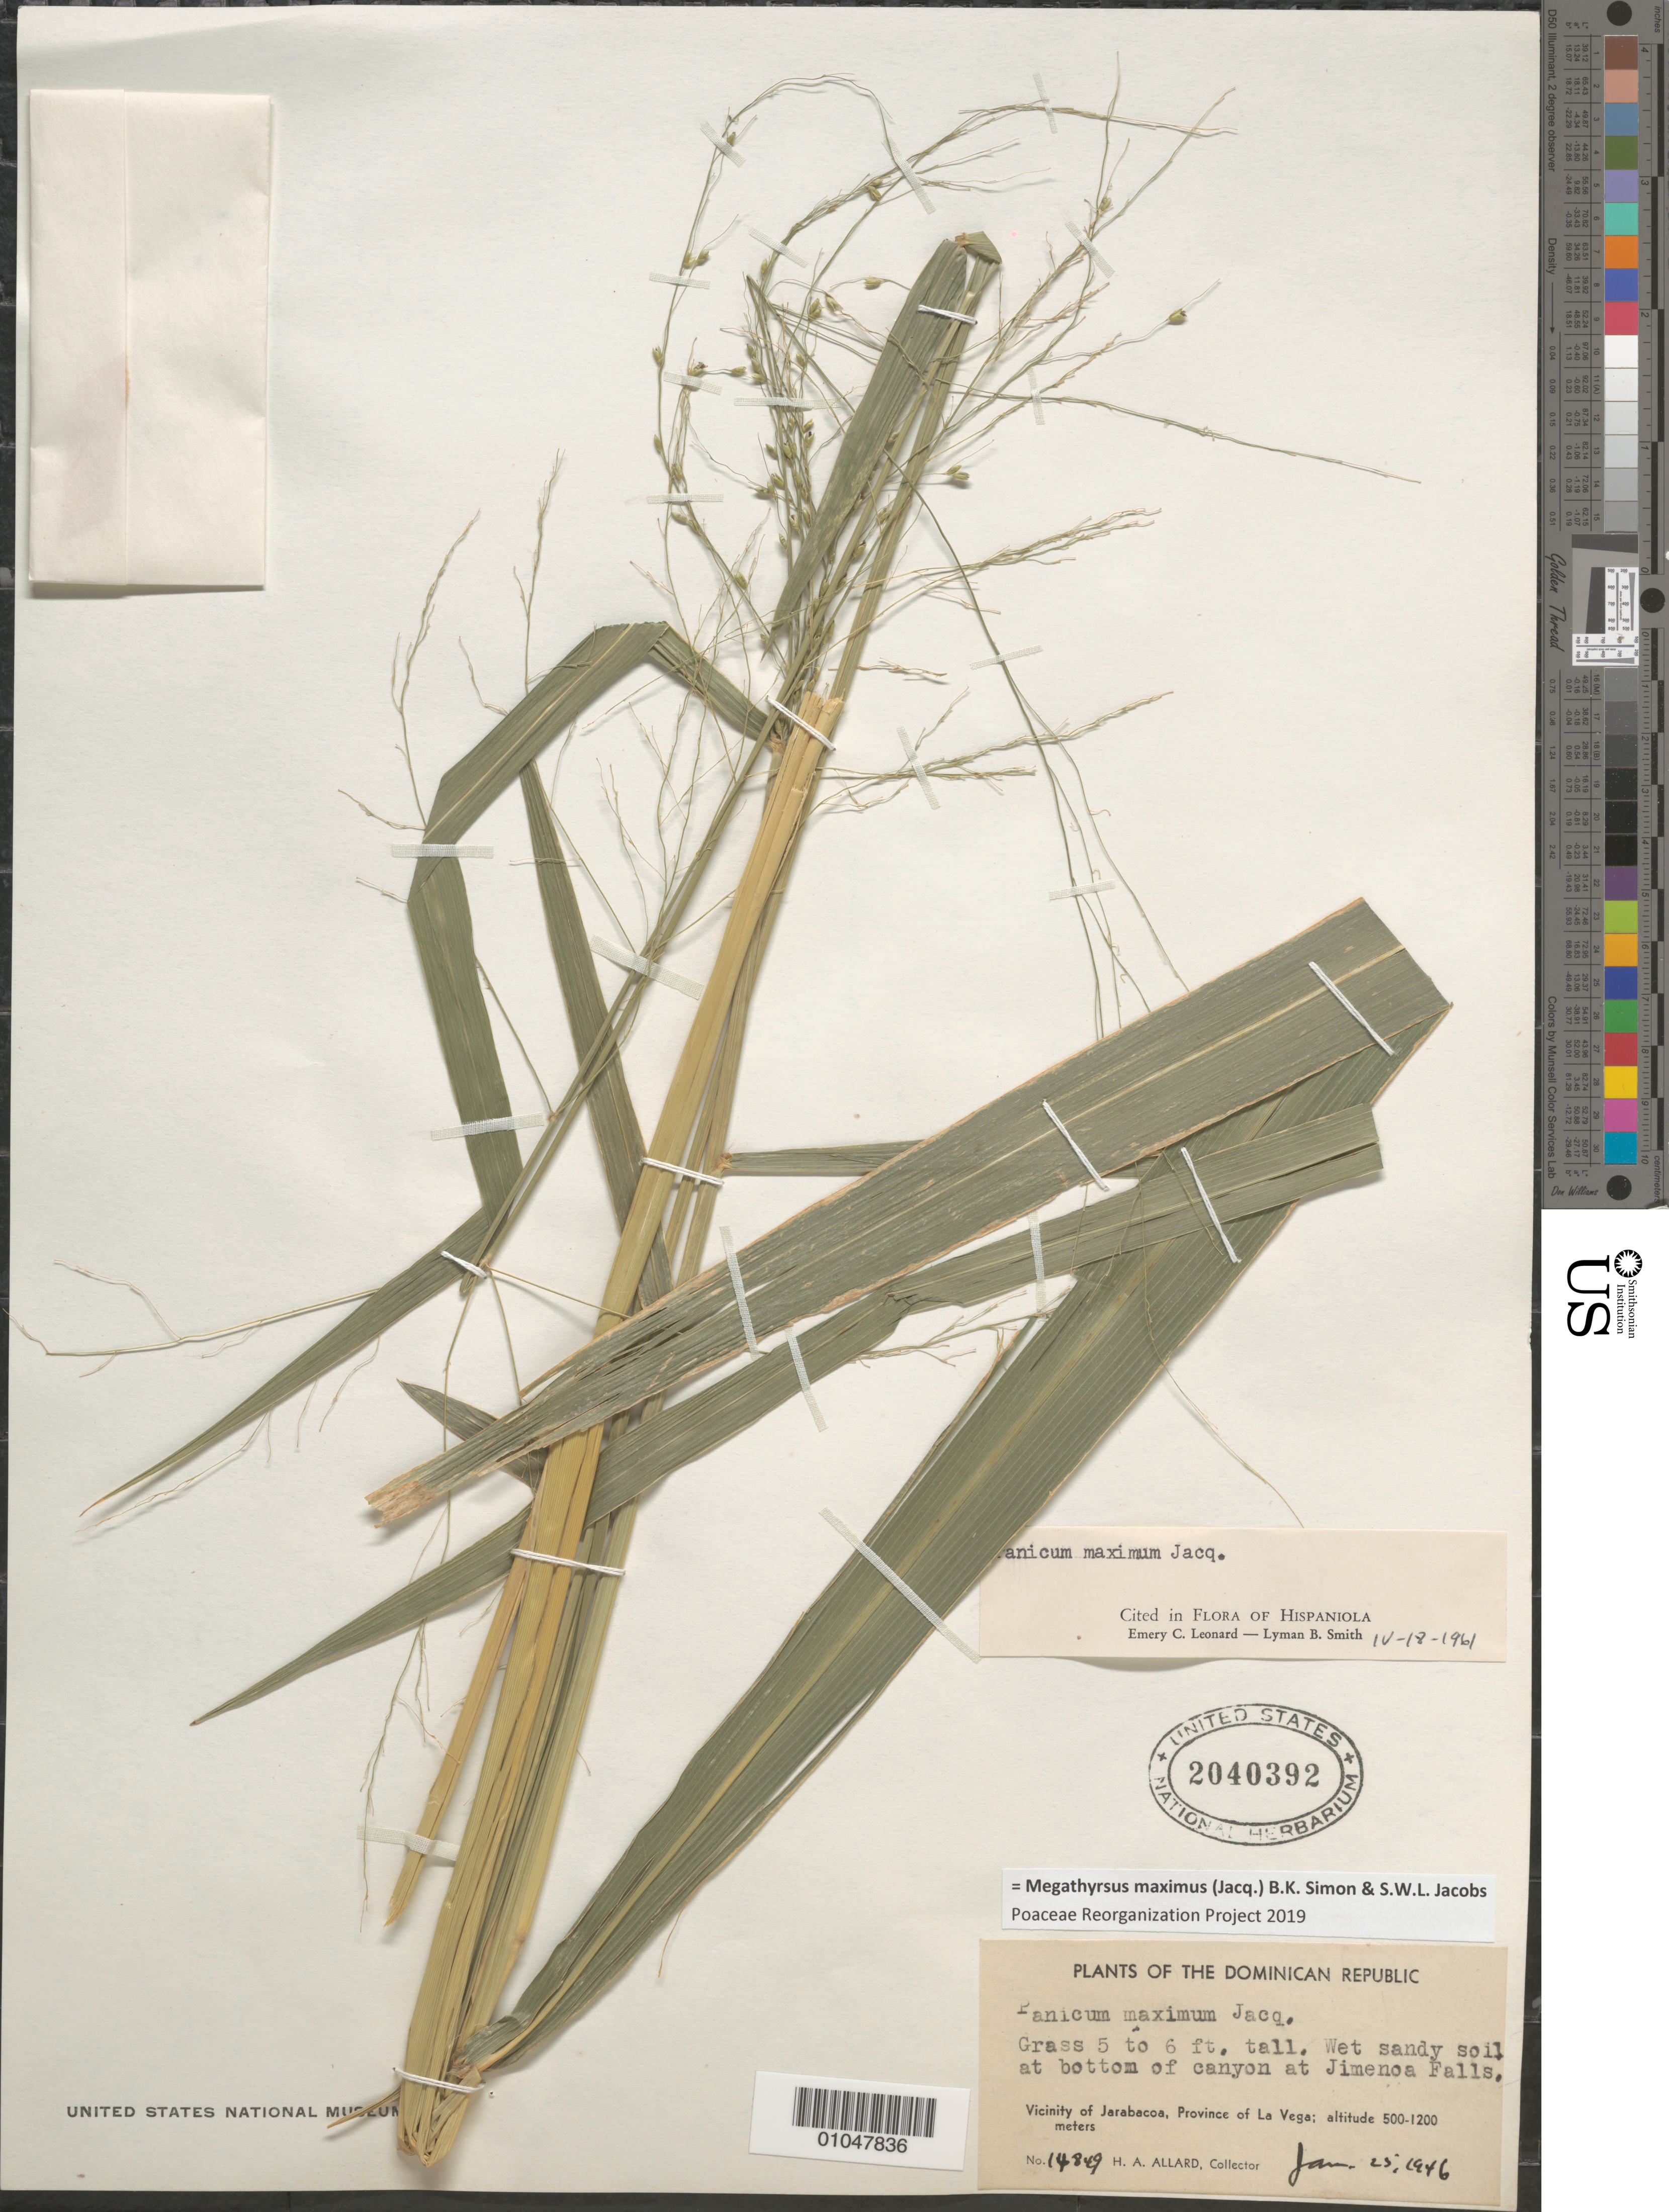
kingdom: Plantae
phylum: Tracheophyta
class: Liliopsida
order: Poales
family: Poaceae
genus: Panicum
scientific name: Panicum maximum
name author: Jacq.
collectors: H. A. Allard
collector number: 14849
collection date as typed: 25 Jan 1946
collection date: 1946-01-25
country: Dominican Republic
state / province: La Vega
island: Hispaniola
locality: Vic of Jarabacoa, at bottom of canyon at Jimenoa Falls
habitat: wet soil at bottom of canyon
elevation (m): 500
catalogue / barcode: US 2040392